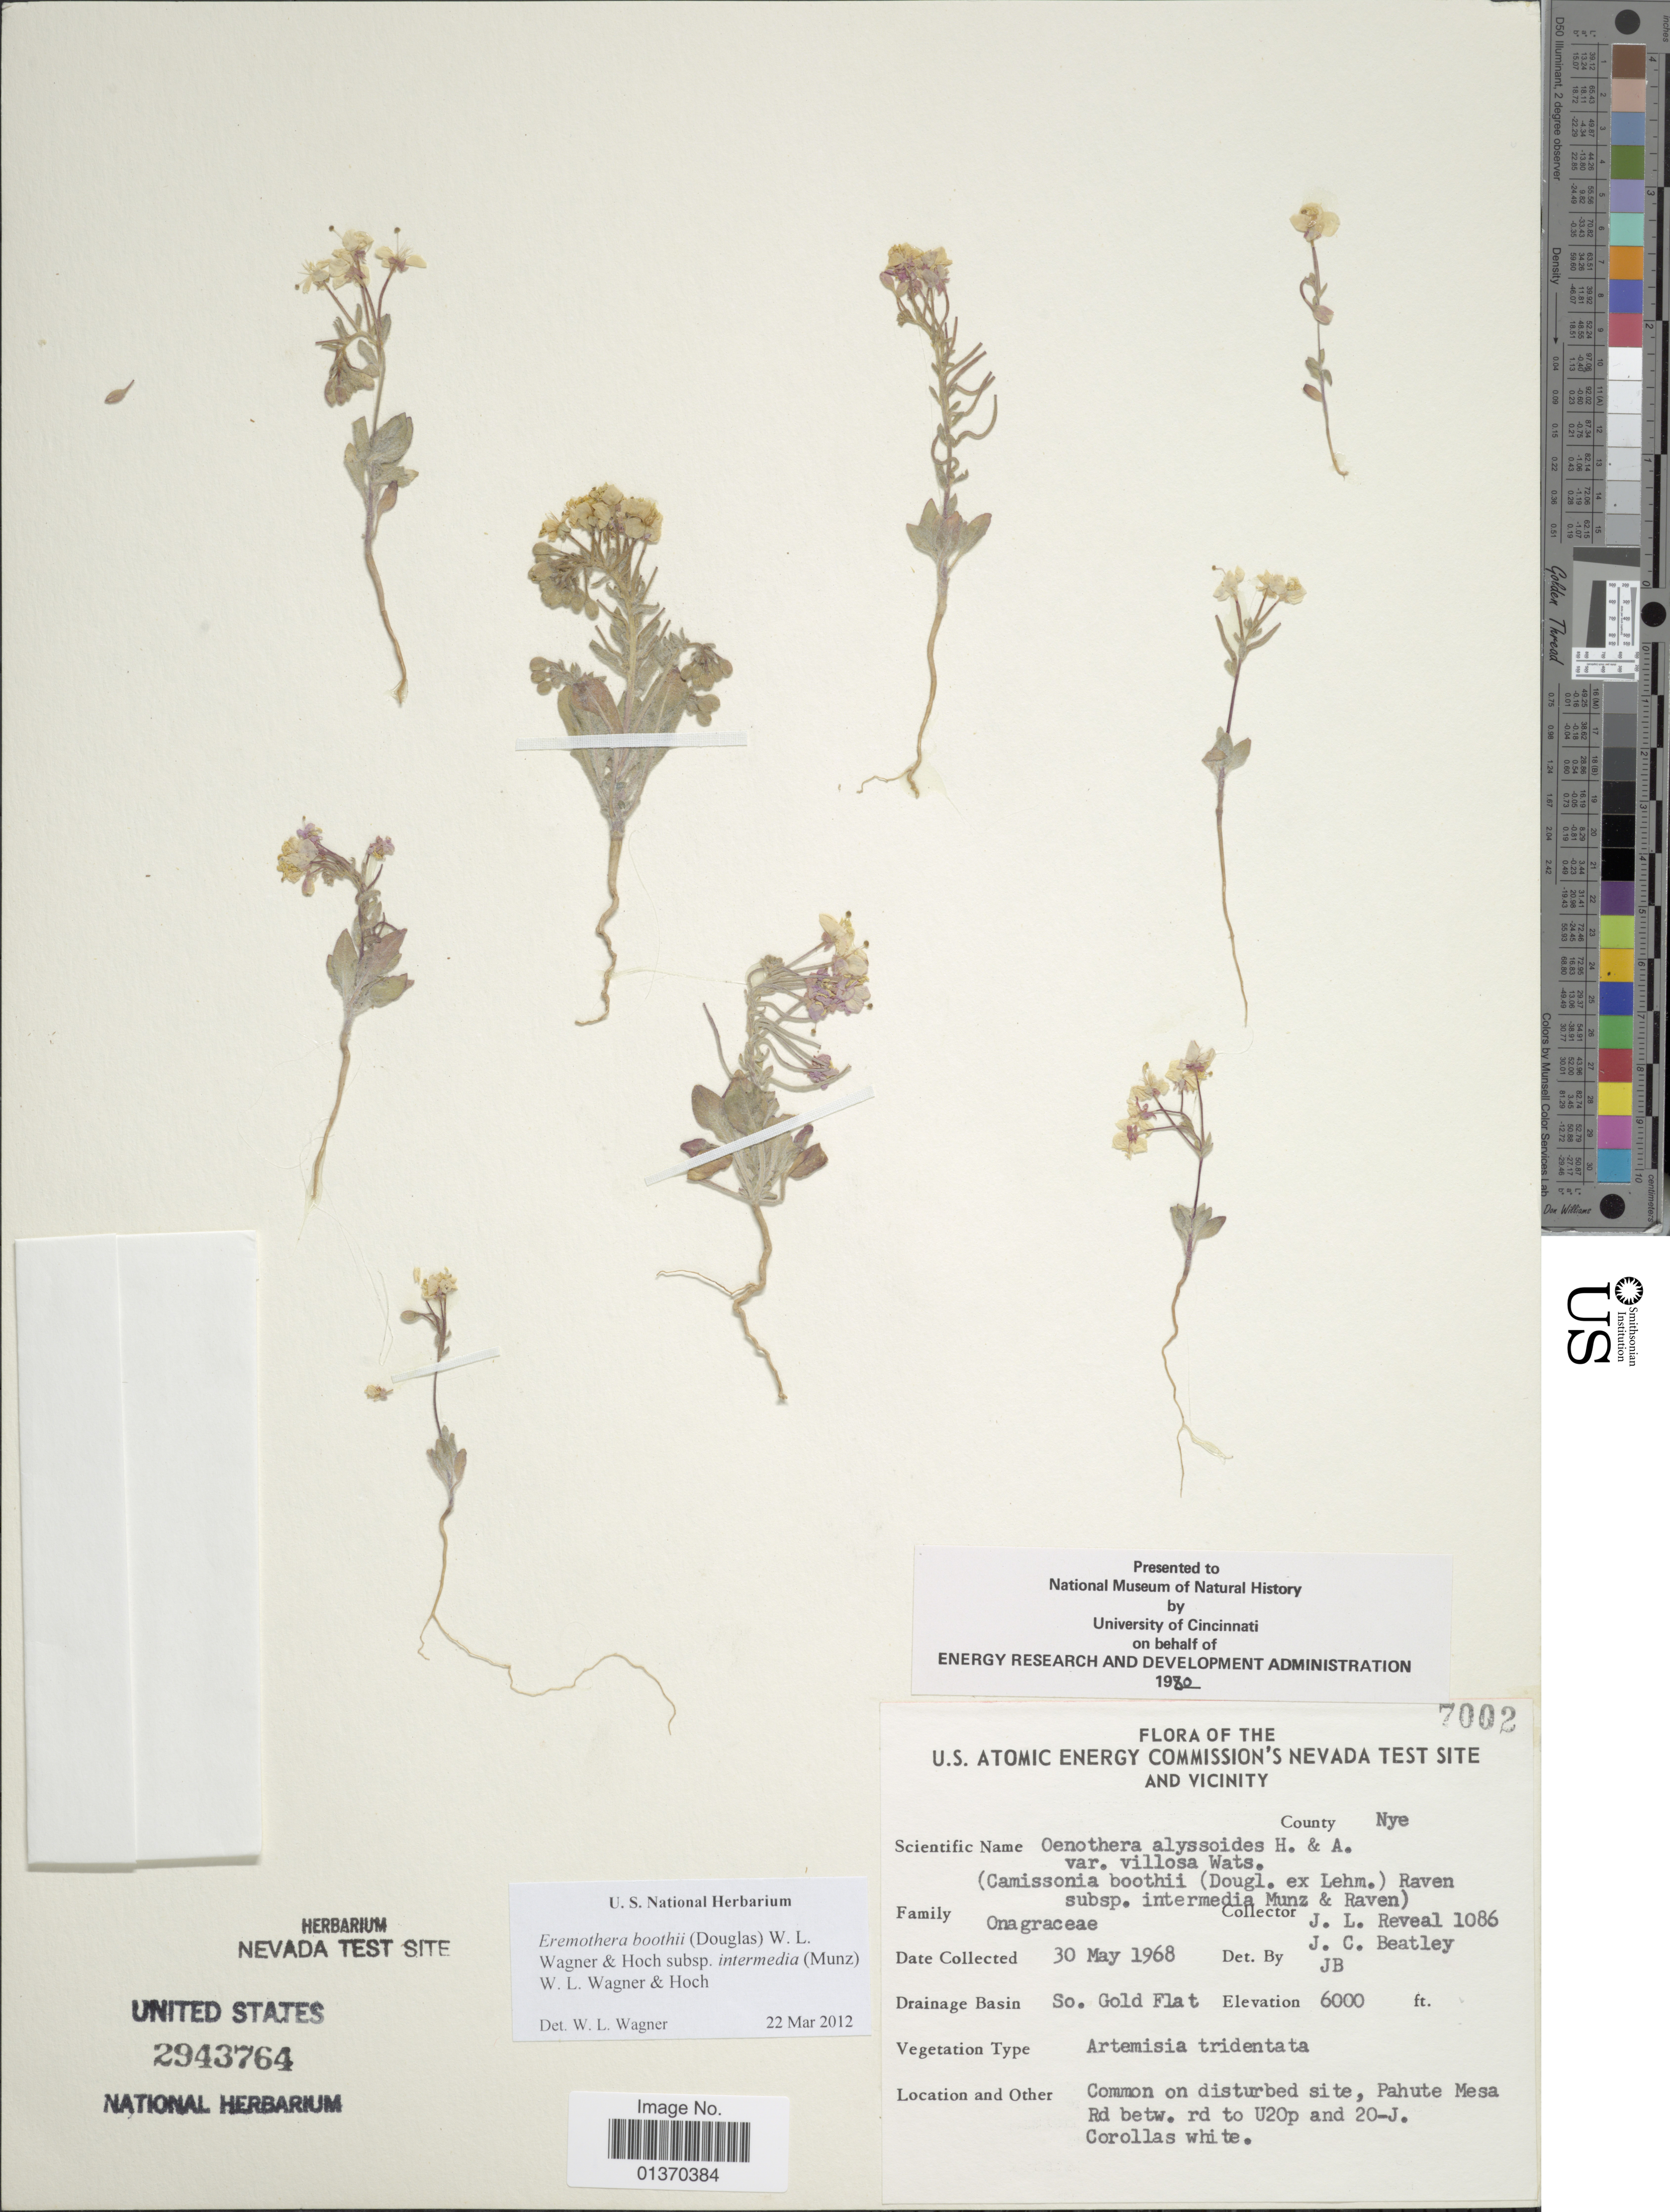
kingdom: Plantae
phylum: Tracheophyta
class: Magnoliopsida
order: Myrtales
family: Onagraceae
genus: Eremothera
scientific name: Eremothera boothii subsp. intermedia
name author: (Munz) W.L. Wagner & Hoch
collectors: J. L. Reveal & J. C. Beatley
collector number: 1086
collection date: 1968-05-30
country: United States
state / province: Nevada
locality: U. S. Atomic Energy Commission's Nevada Test Site and Vicinity, So. Gold Flat, Pahute Mesa Rd betw. rd to U20p and 20-J. County Nye.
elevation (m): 1829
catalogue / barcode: US 2943764